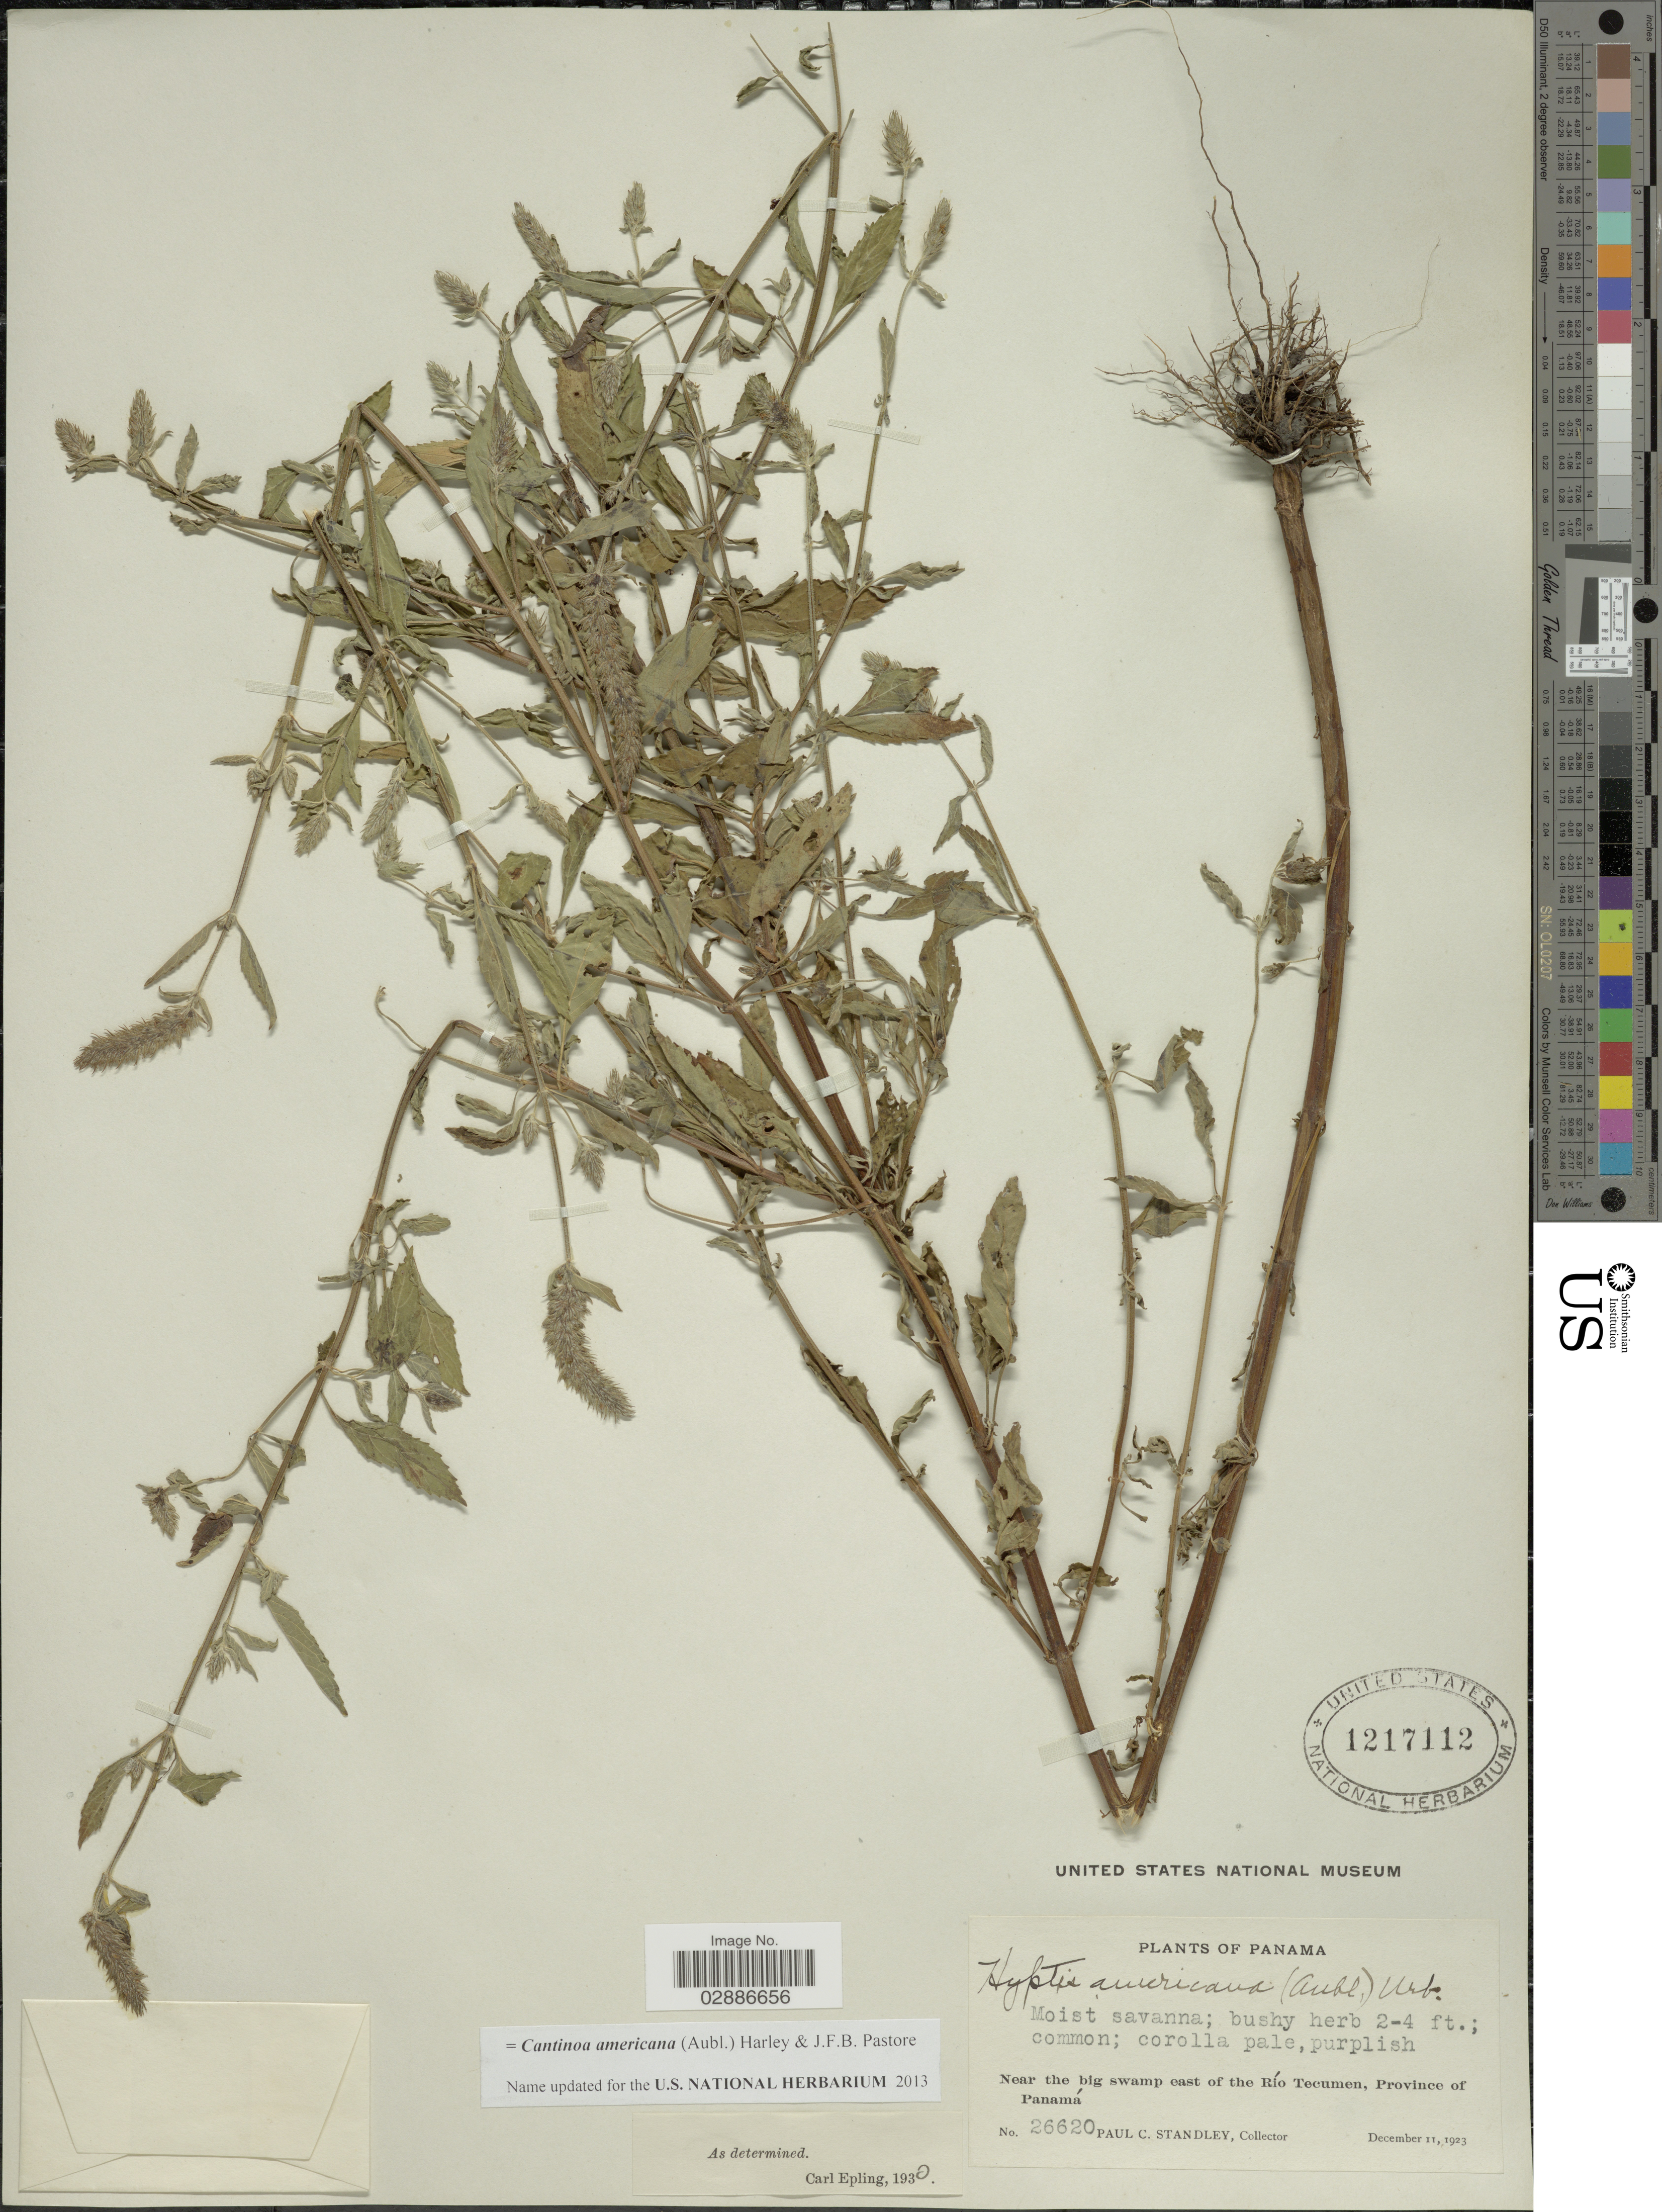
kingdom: Plantae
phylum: Tracheophyta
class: Magnoliopsida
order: Lamiales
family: Lamiaceae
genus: Cantinoa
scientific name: Cantinoa americana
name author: (Aubl.) Harley & J.F.B. Pastore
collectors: P. C. Standley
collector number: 26620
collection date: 1923-12-11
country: Panama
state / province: Panamá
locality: Near the big swamp east of the Río Tecumen.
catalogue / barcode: US 1217112